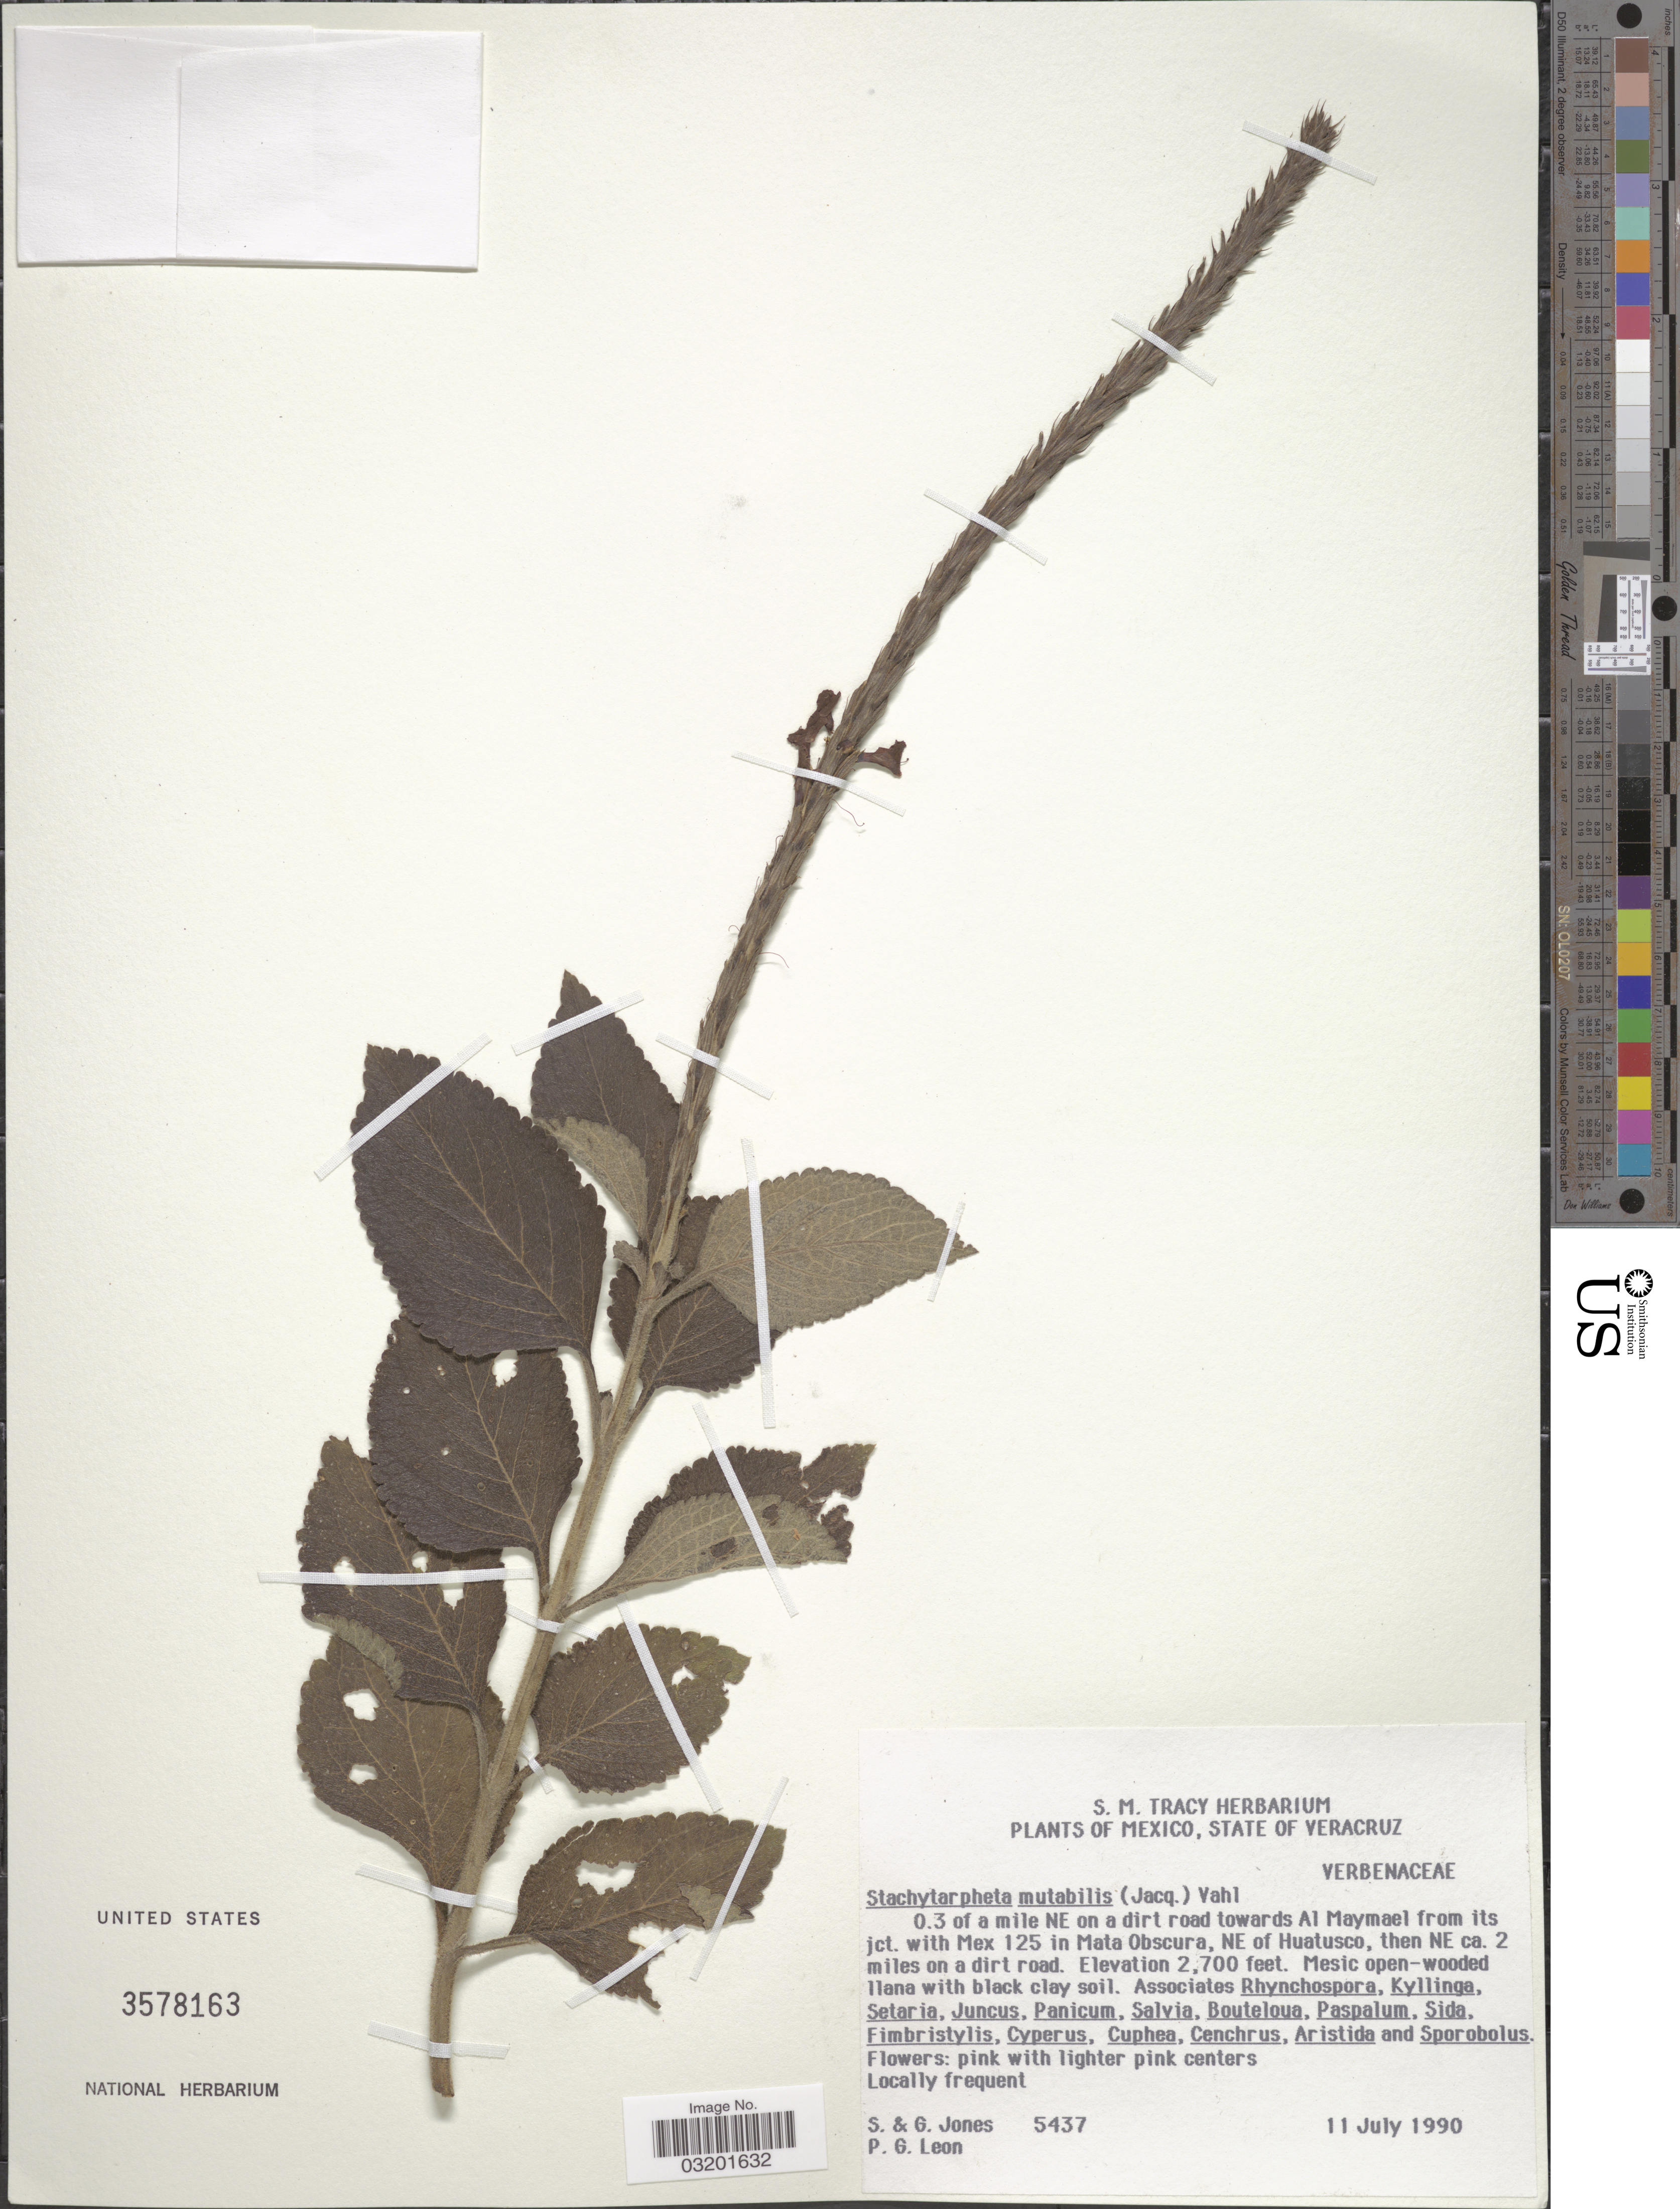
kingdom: Plantae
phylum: Tracheophyta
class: Magnoliopsida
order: Lamiales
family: Verbenaceae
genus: Stachytarpheta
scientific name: Stachytarpheta mutabilis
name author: (Jacq.) Vahl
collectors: S. Jones, G. Jones & P. Leon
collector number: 5437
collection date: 1990-07-11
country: Mexico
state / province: Veracruz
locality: State of Veracruz. 0.3 of a mile NE on a dirt road towards Al Maymael from its jct. with Mex 125 in Mata Obscura, NE of Huatusco, then NE ca. 2 miles on a dirt road.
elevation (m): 823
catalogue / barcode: US 3578163